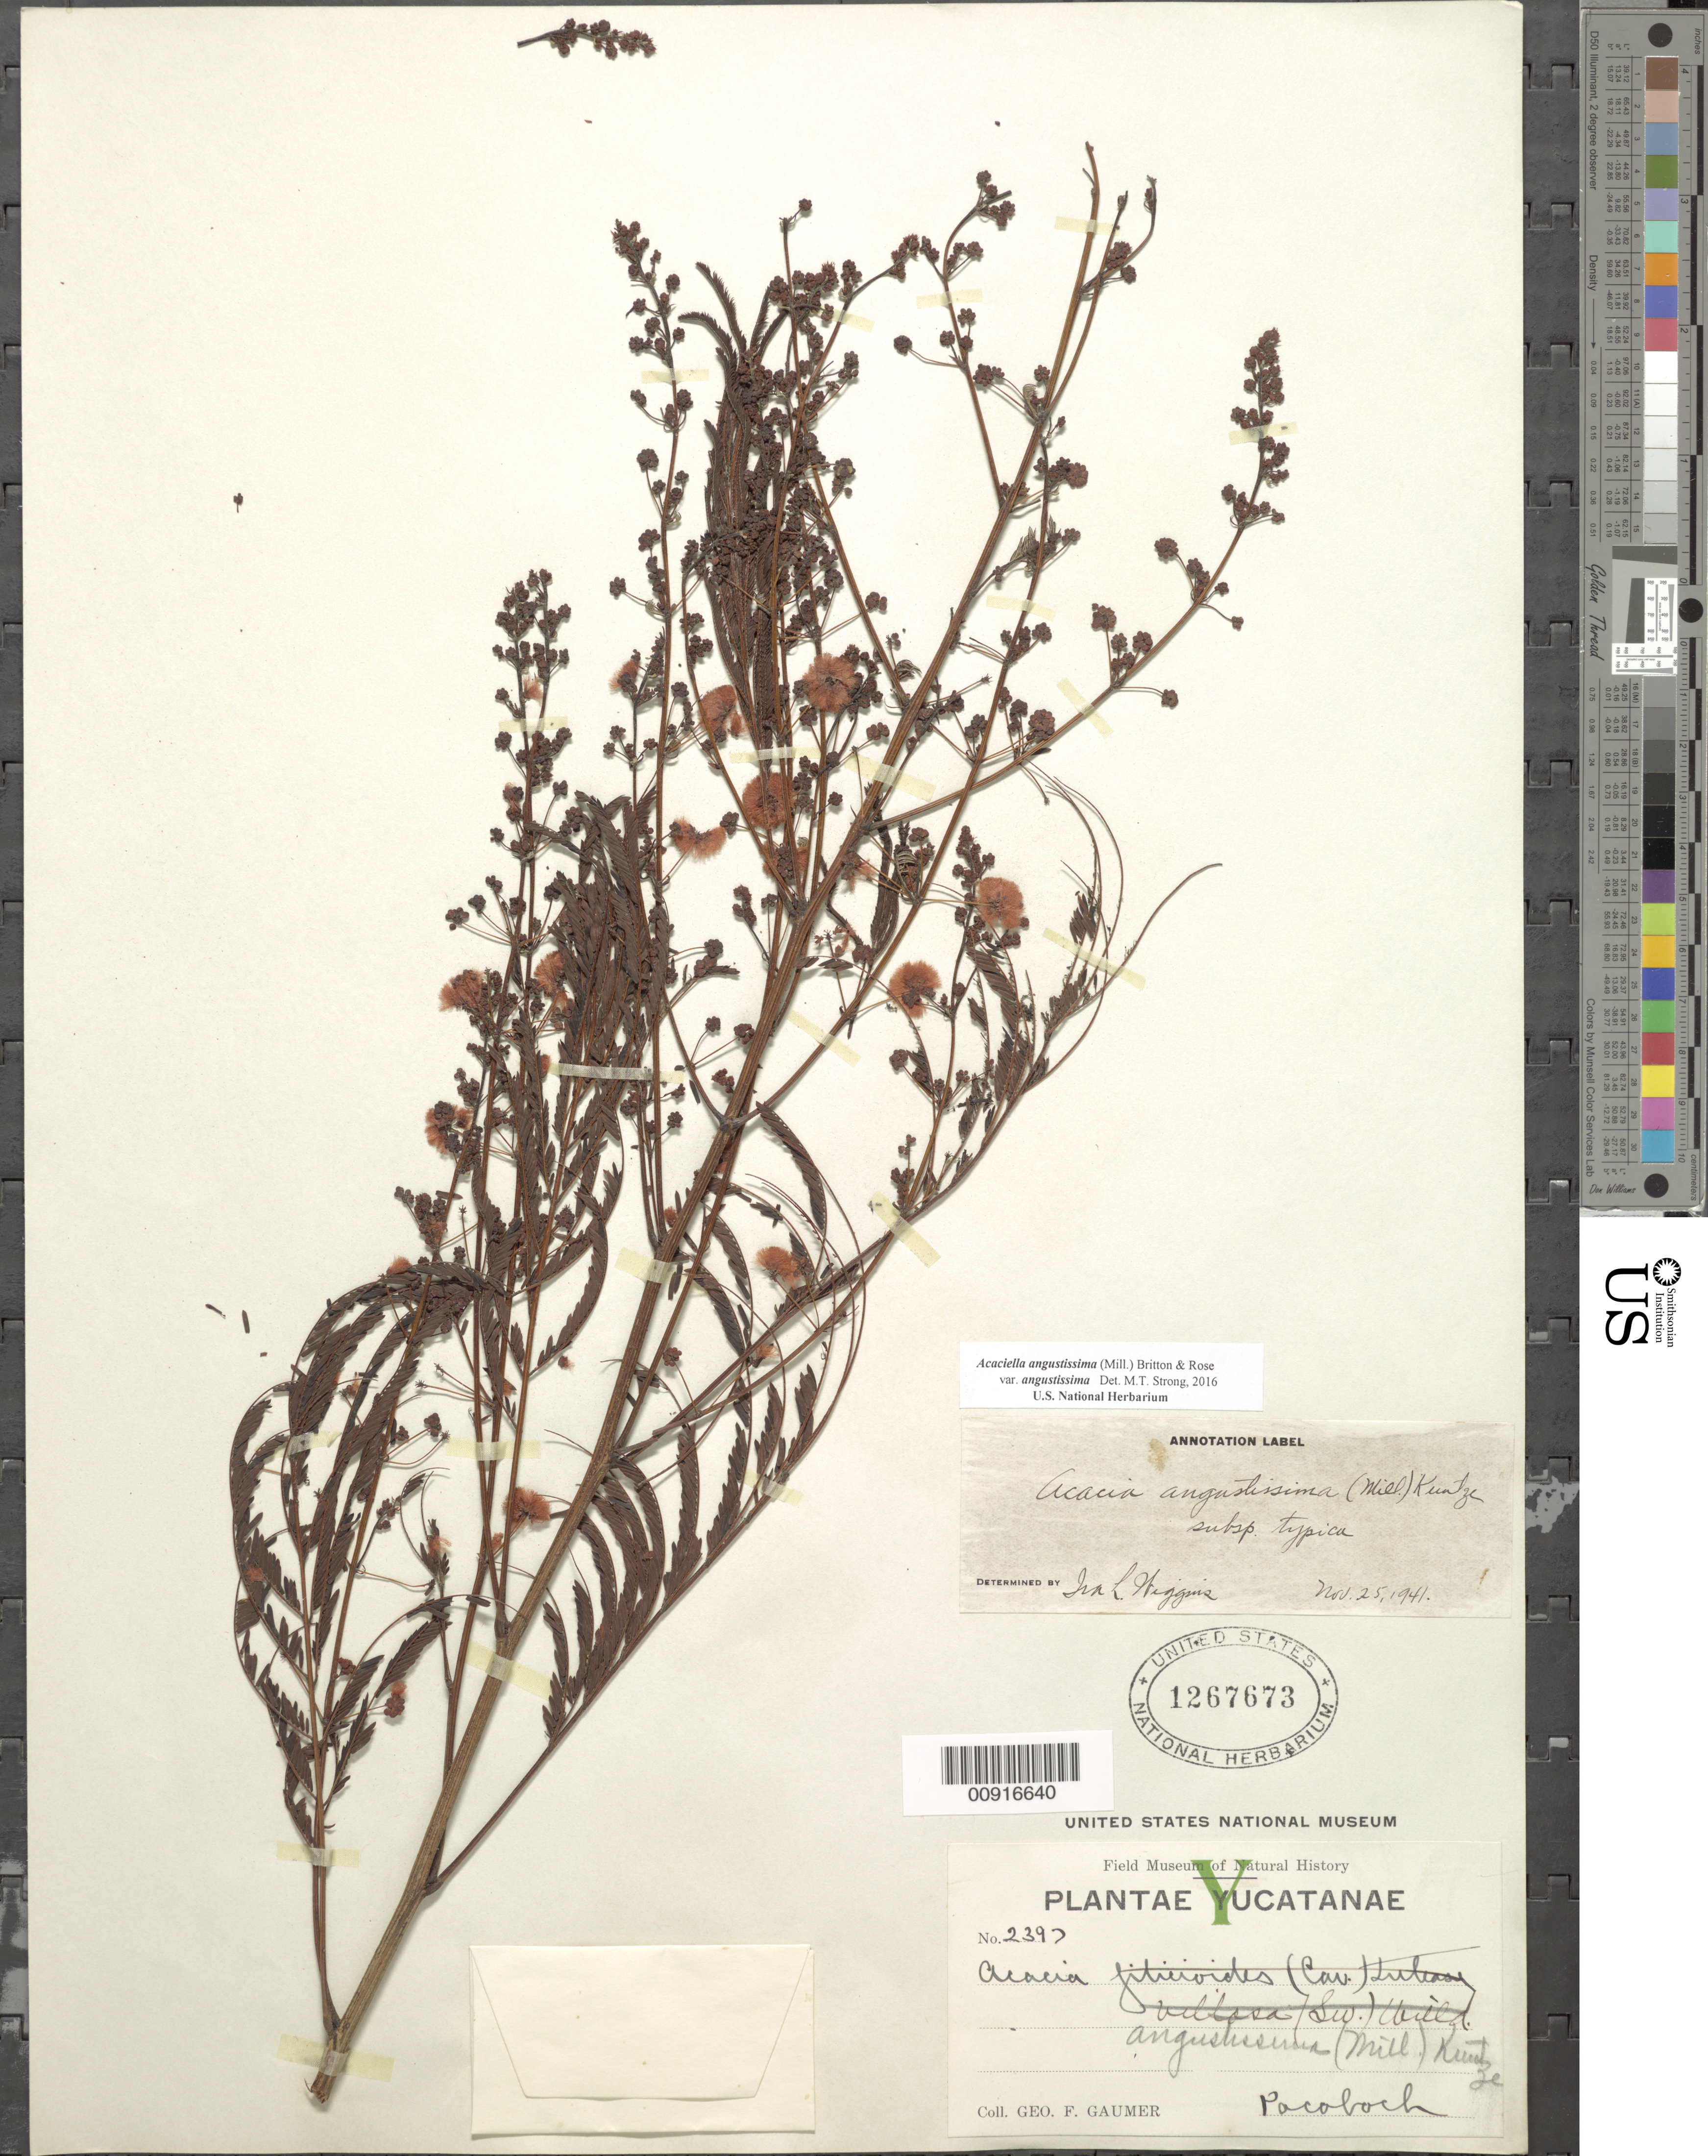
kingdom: Plantae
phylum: Tracheophyta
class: Magnoliopsida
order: Fabales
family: Fabaceae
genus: Acaciella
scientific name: Acaciella angustissima var. angustissima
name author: (Mill.) Britton & Rose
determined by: Strong, M. T., (US), Smithsonian Institution - National Museum of Natural History (UNITED STATES)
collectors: G. F. Gaumer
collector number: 2397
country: Mexico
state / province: Yucatán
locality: Pocoboch.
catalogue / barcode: US 1267673